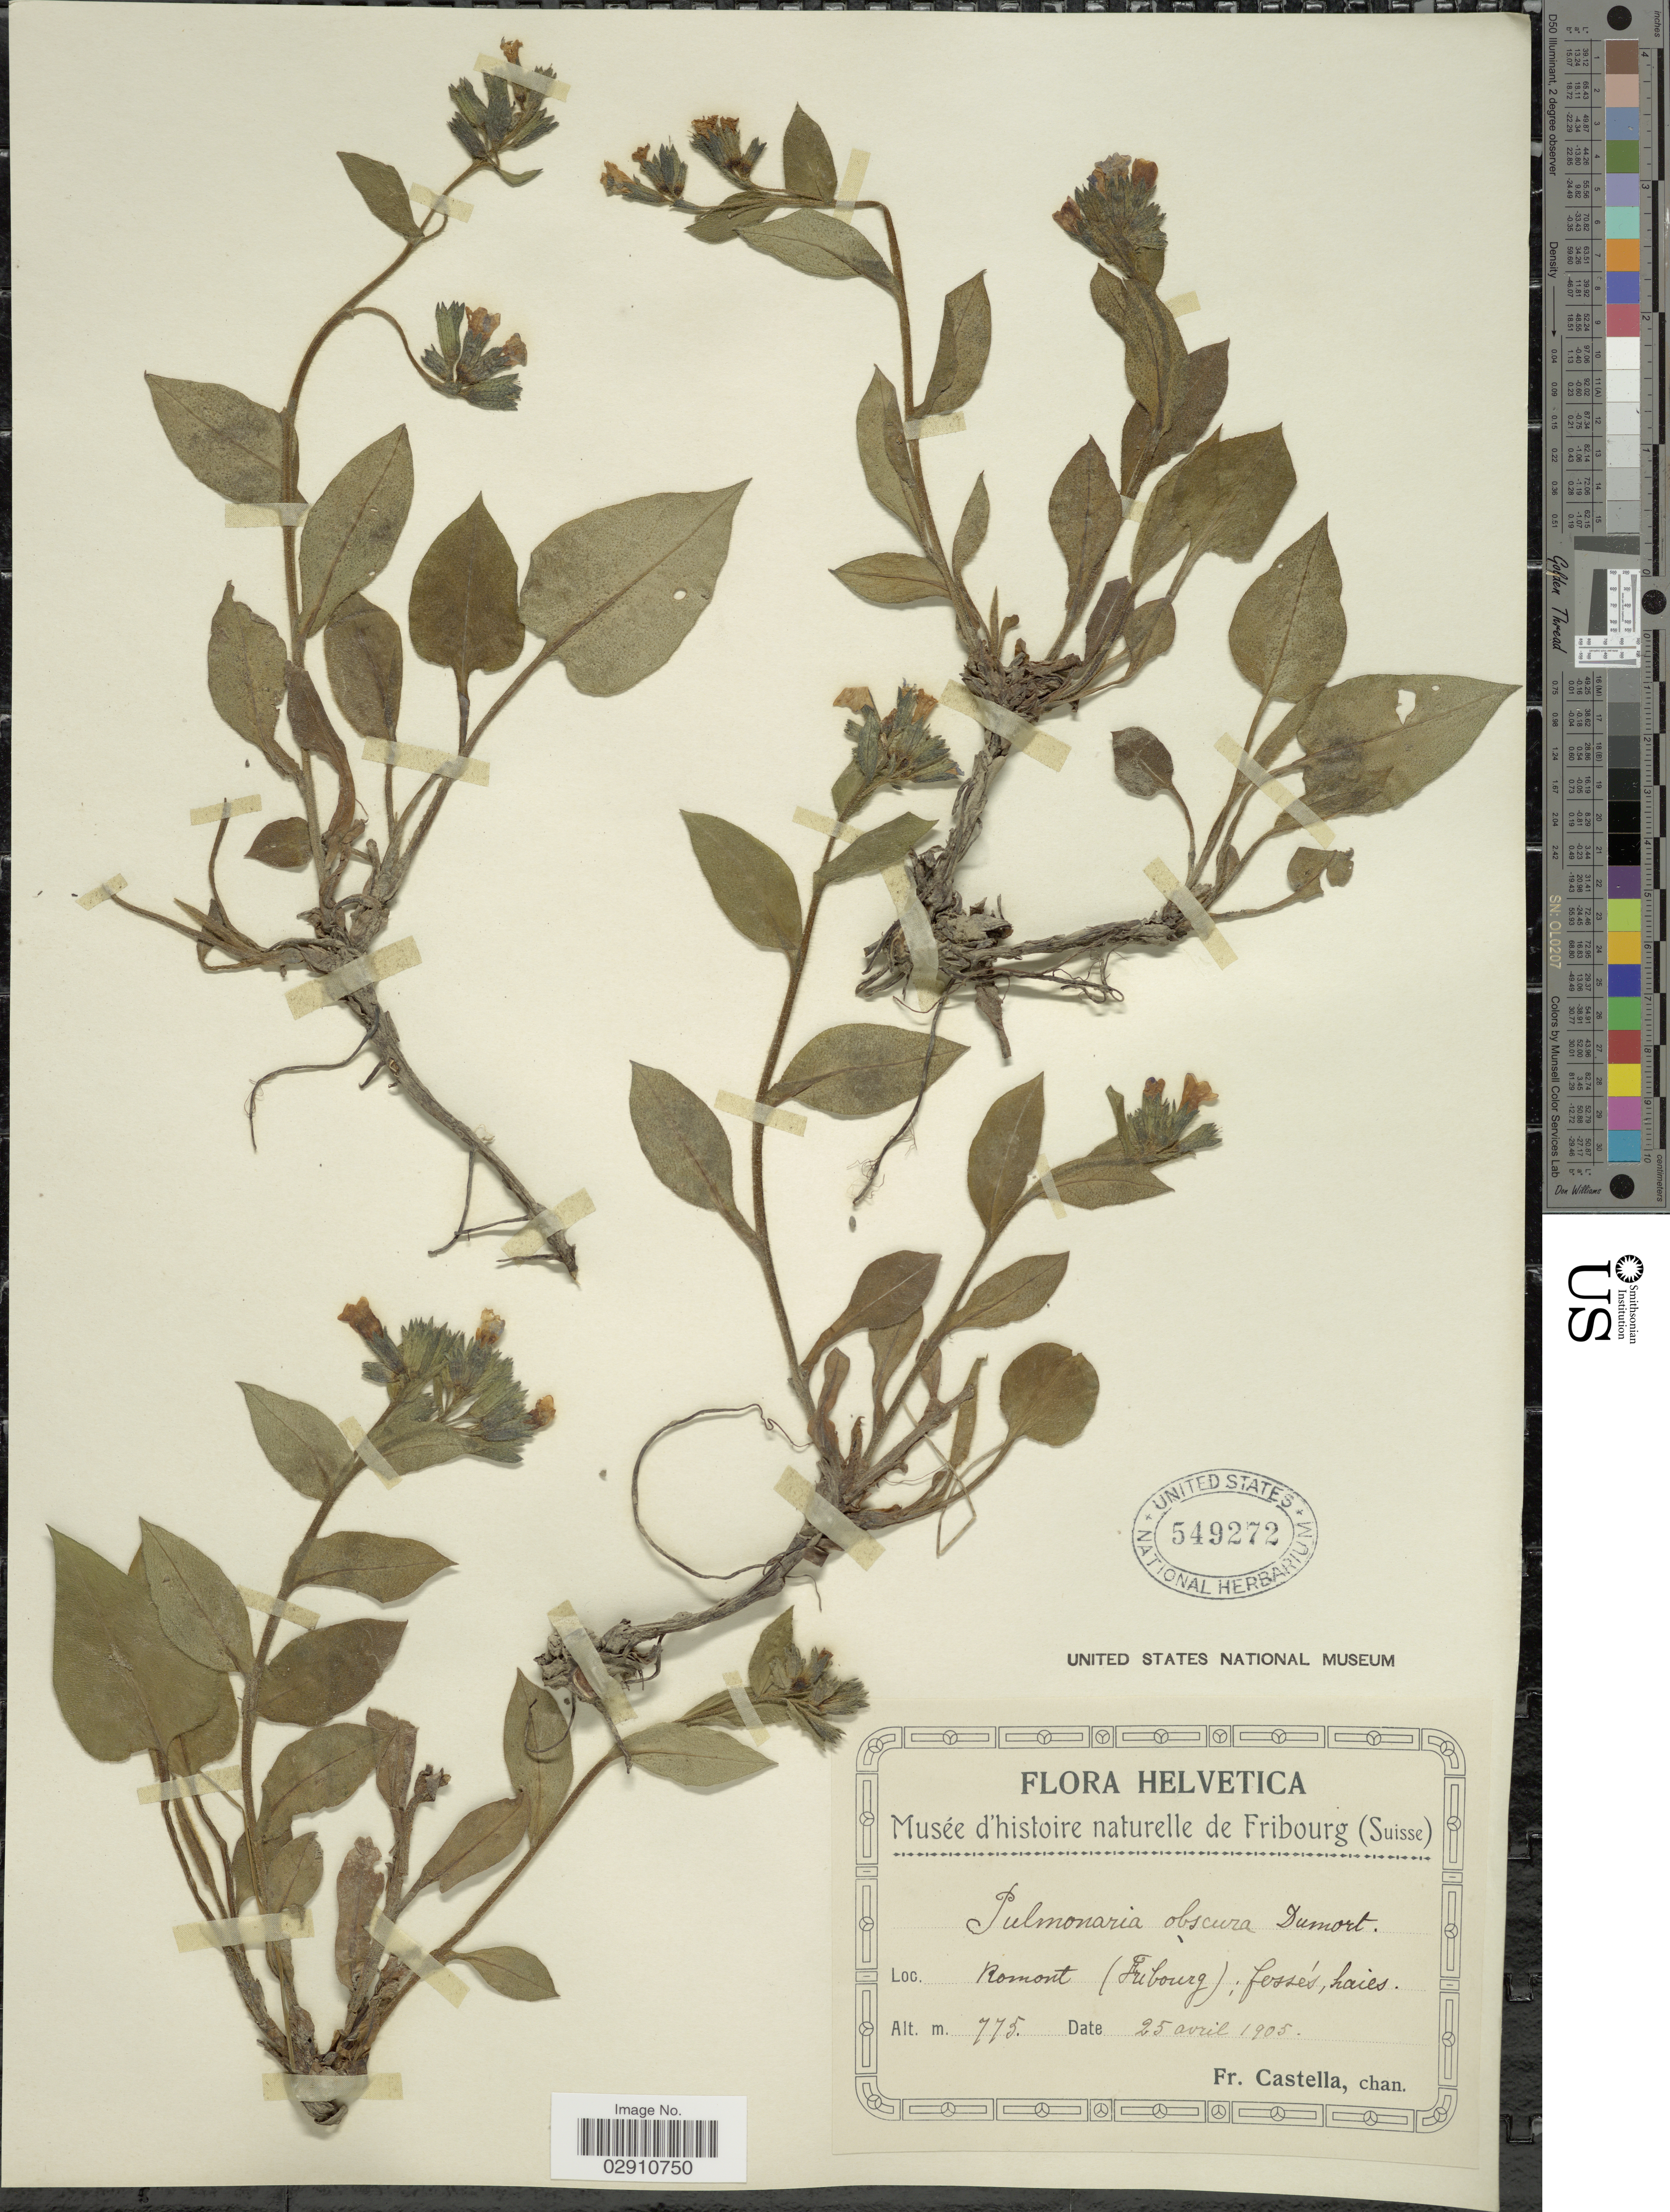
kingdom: Plantae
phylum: Tracheophyta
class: Magnoliopsida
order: Boraginales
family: Boraginaceae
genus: Pulmonaria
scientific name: Pulmonaria obscura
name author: Dumort.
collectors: Fr. Castella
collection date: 1905-04-25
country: Switzerland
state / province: Fribourg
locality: Helvetica. Romont (Fribourg): fessés, haies.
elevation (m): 775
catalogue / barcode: US 549272